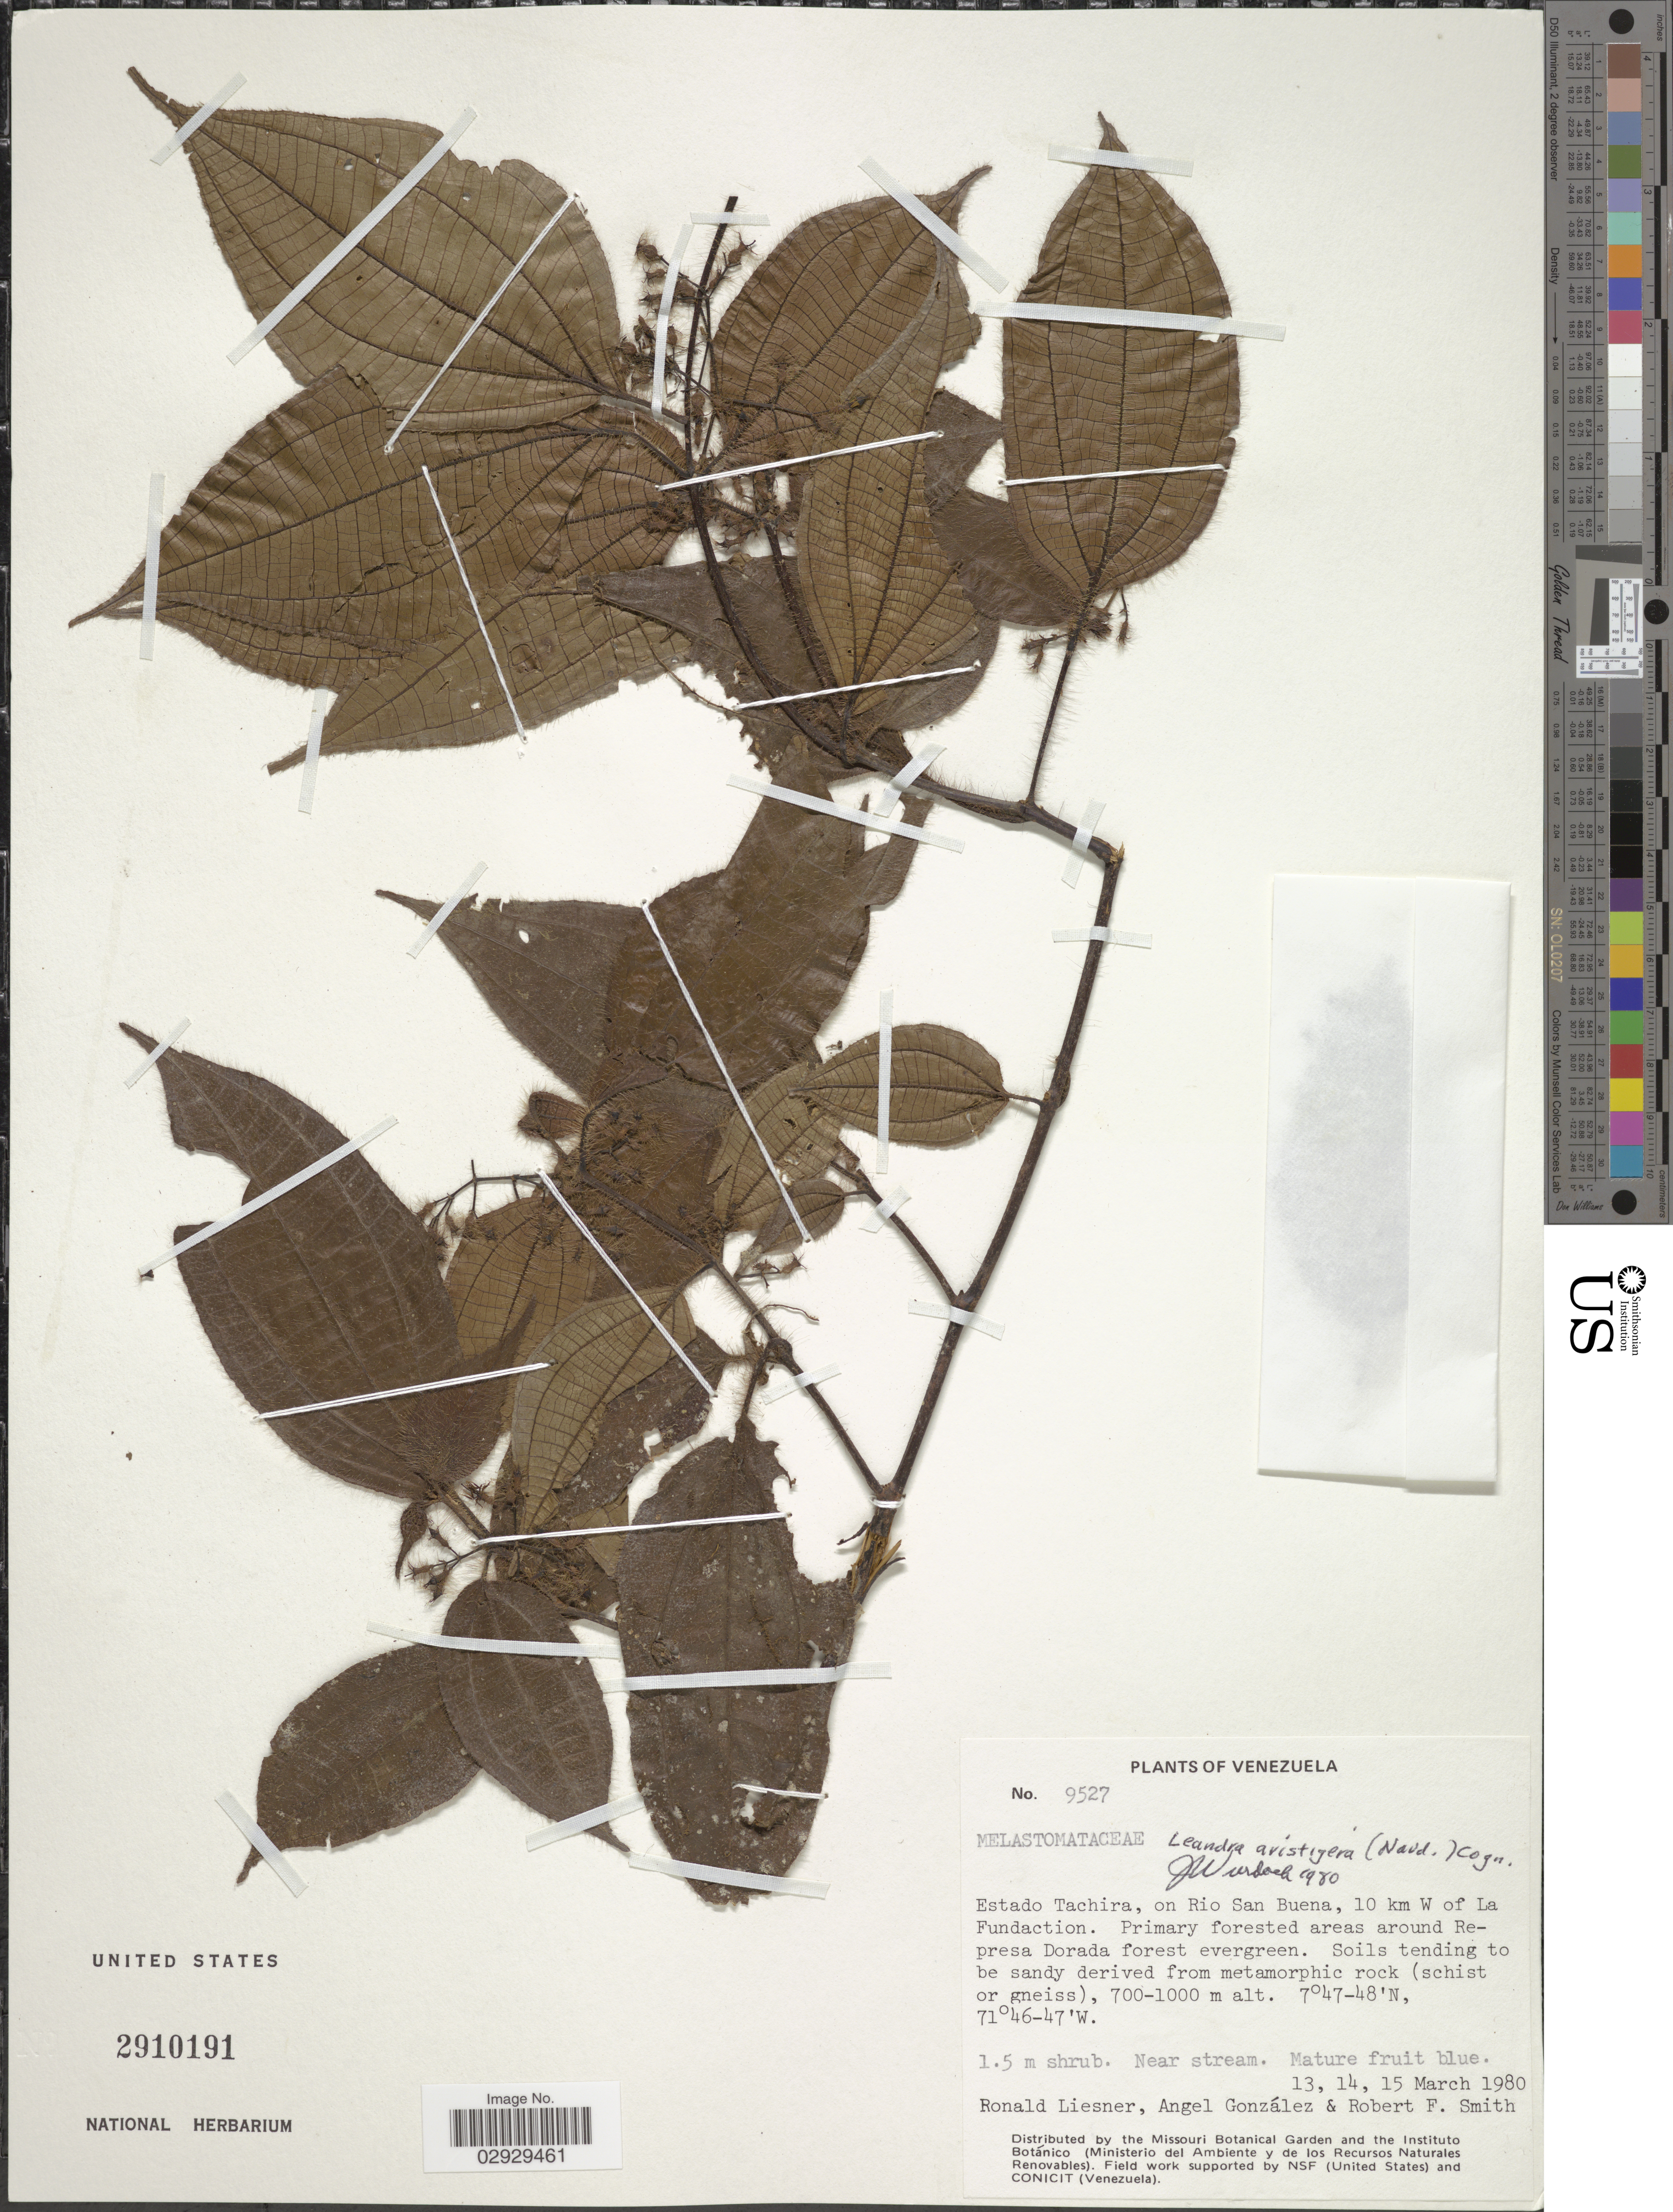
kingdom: Plantae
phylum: Tracheophyta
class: Magnoliopsida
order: Myrtales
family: Melastomataceae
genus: Leandra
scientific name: Leandra aristigera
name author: (Naudin) Cogn.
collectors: R. L. Liesner, A. C. González & R. F. Smith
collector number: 9527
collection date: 1980-03-13/1980-03-15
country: Venezuela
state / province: Tachira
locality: On Rio San Buena, 10 km W of La Fundaction. Primary forested areas around Represa Dorada forest evergreen.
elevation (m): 700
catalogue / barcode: US 2910191